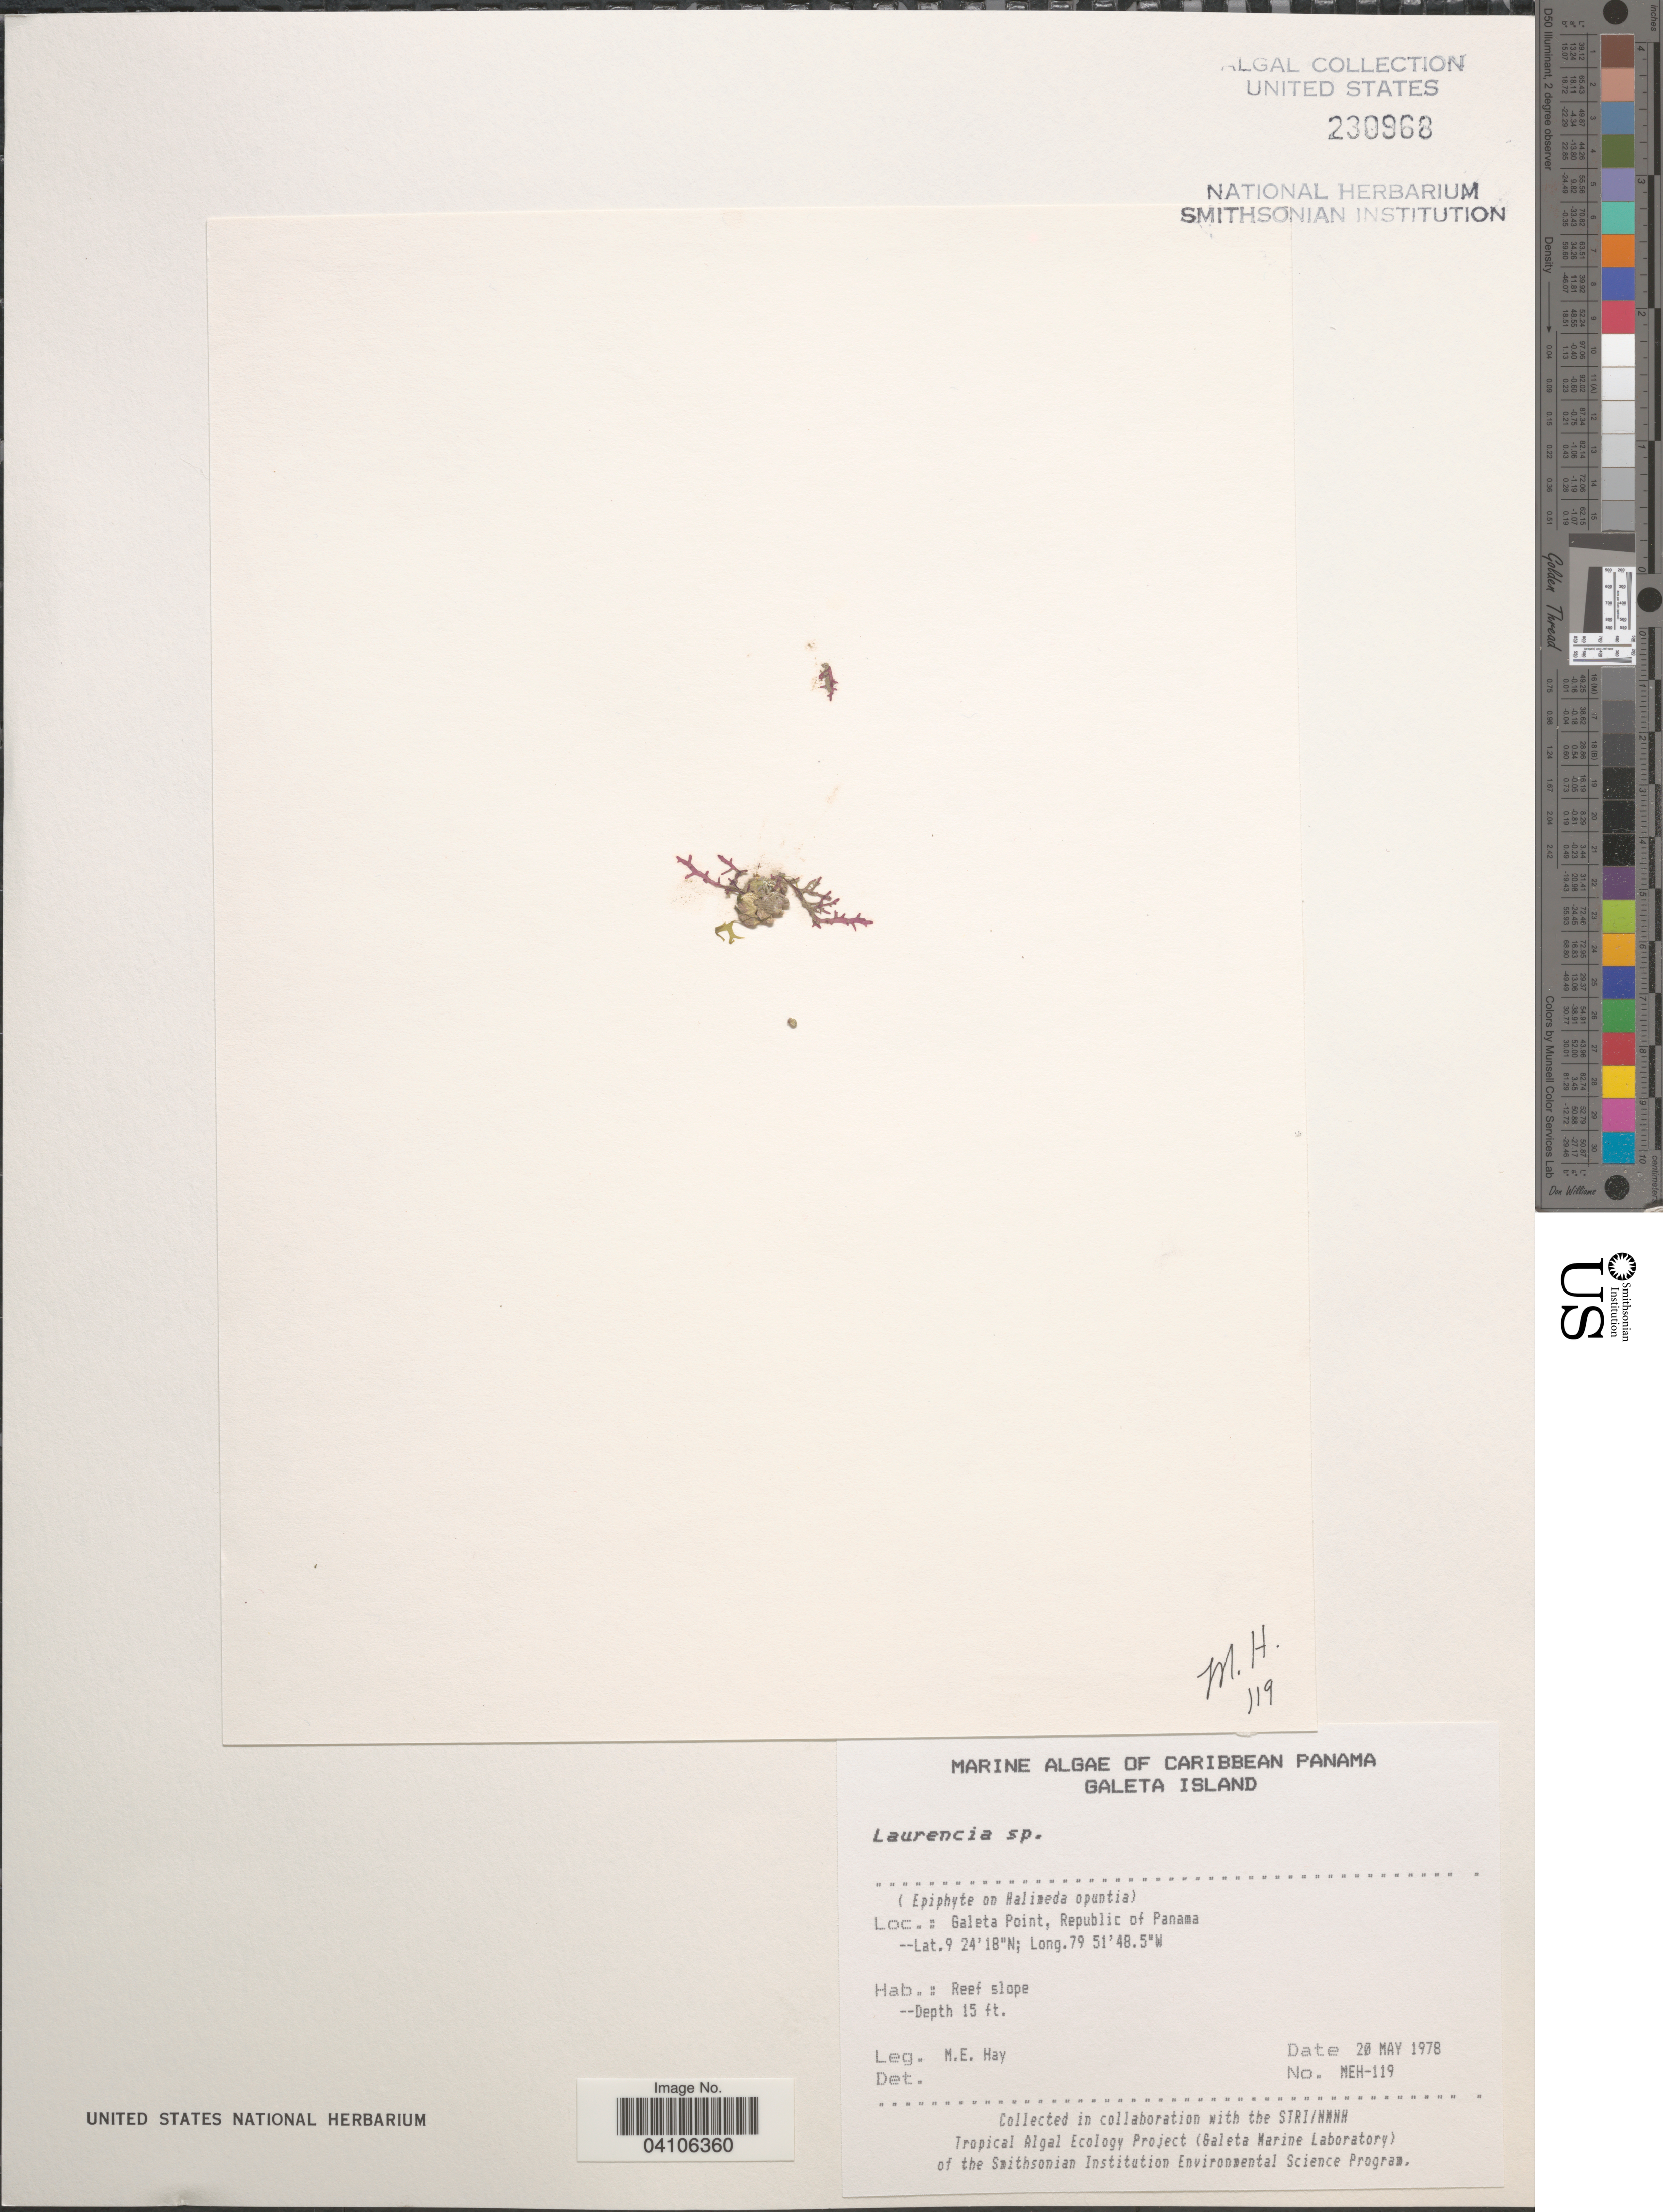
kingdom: Plantae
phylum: Rhodophyta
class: Florideophyceae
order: Ceramiales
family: Rhodomelaceae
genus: Laurencia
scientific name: Laurencia sp.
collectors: M. E. Hay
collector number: MEH-119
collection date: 1978-05-20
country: Panama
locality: Caribbean Panama. Galeta Island. Galeta Point, Republic of Panama.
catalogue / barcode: US 230968